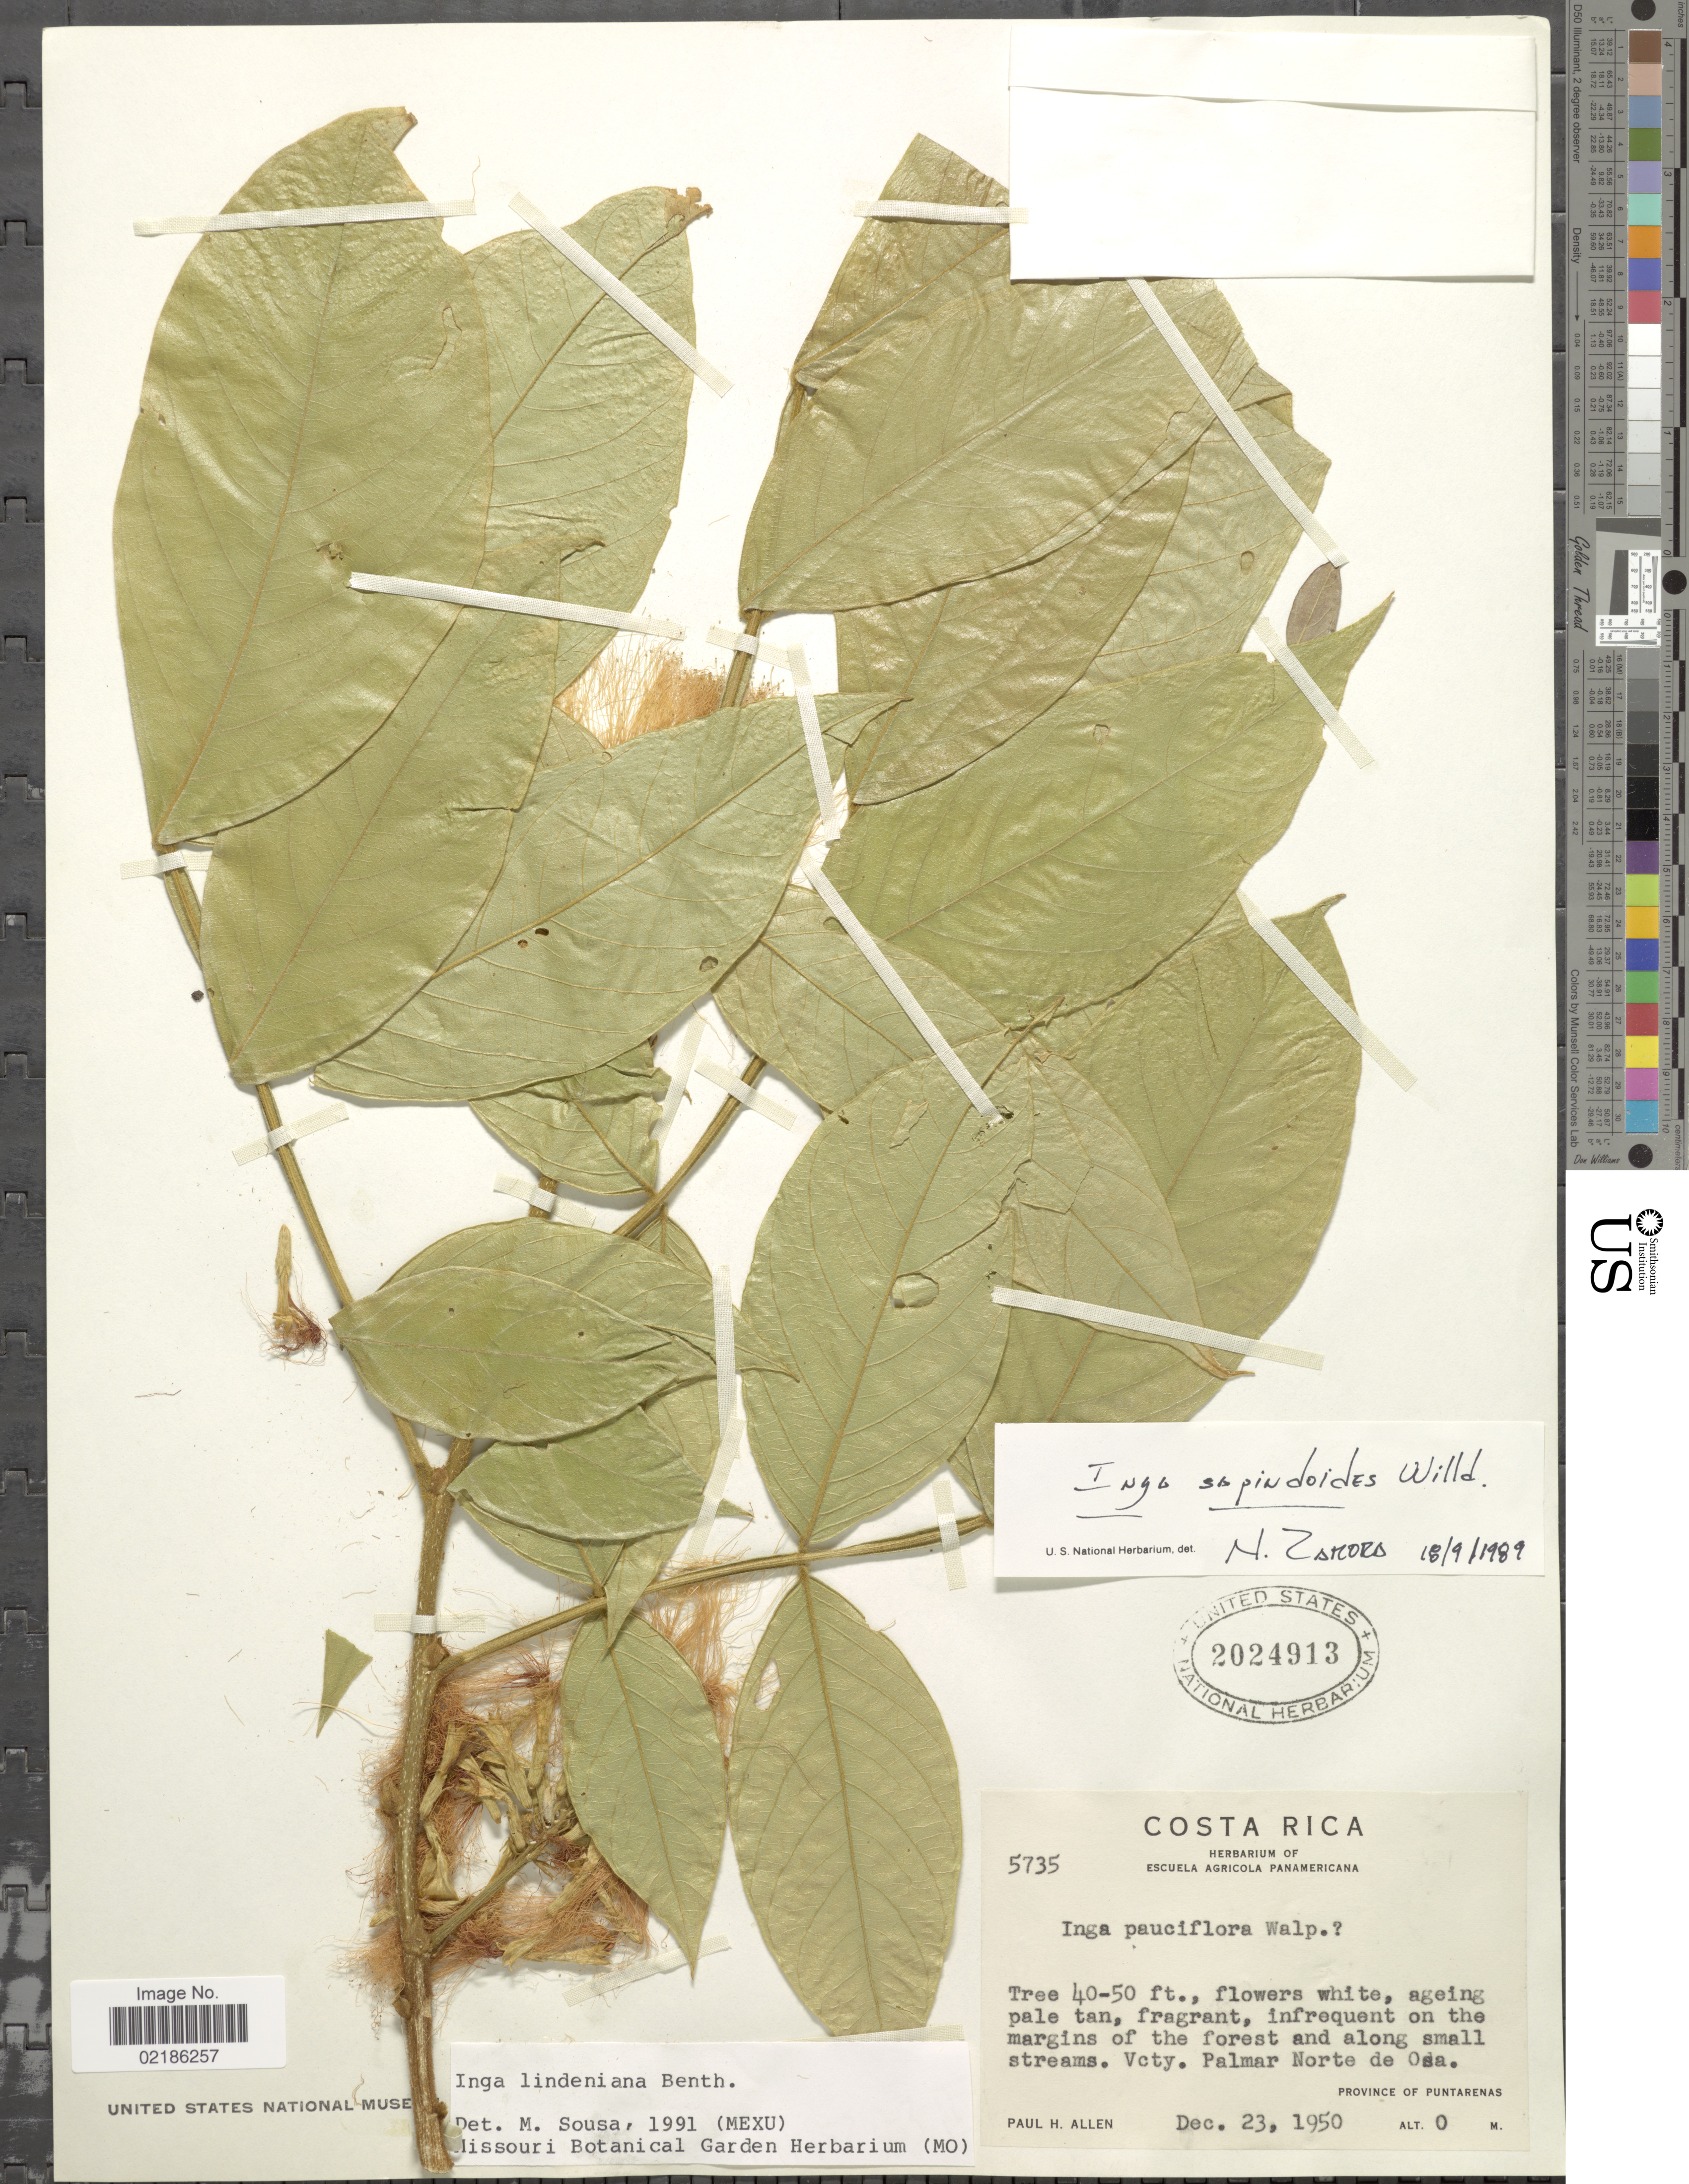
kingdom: Plantae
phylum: Tracheophyta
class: Magnoliopsida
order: Fabales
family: Fabaceae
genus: Inga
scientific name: Inga lindeniana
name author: Benth.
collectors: P. H. Allen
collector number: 5735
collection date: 1950-12-23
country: Costa Rica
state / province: Puntarenas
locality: Vcty. Palmar Norte de Osa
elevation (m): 0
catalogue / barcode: US 2024913